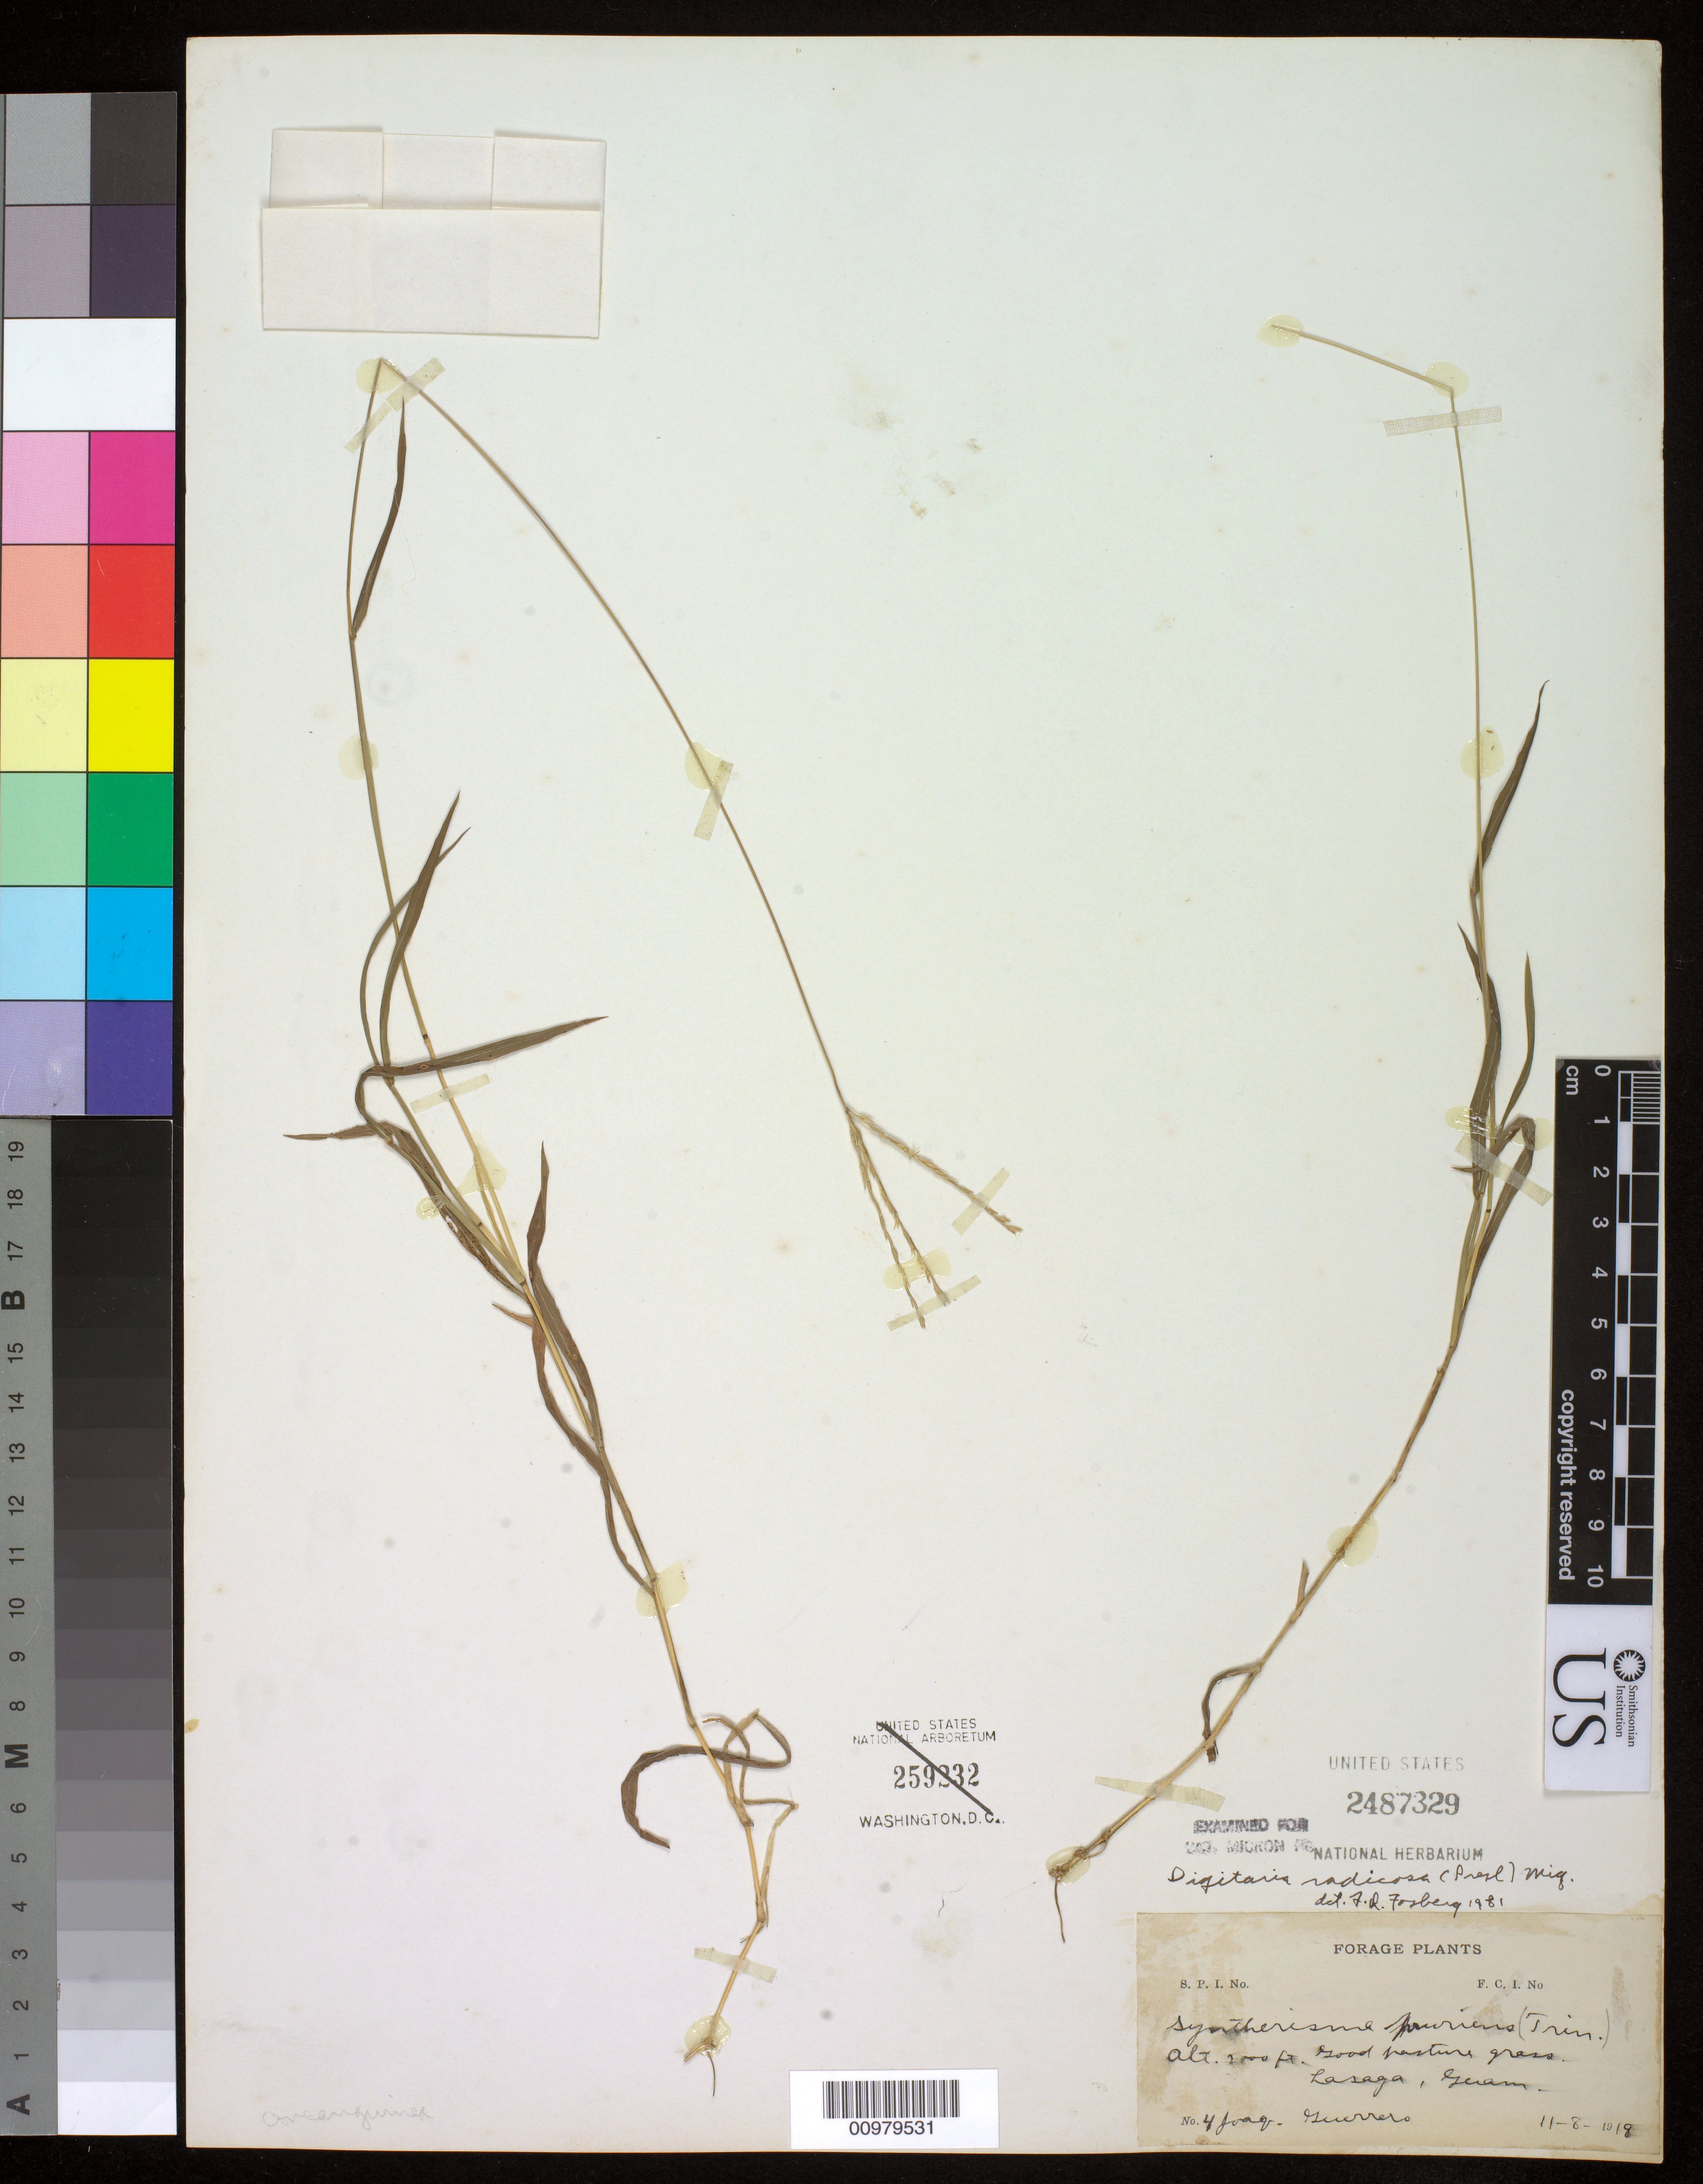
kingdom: Plantae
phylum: Tracheophyta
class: Liliopsida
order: Poales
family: Poaceae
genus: Digitaria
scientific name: Digitaria fuscescens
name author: (J. Presl) Henr.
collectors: -. Guerrero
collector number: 4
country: Guam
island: Guam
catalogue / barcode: US 2487329